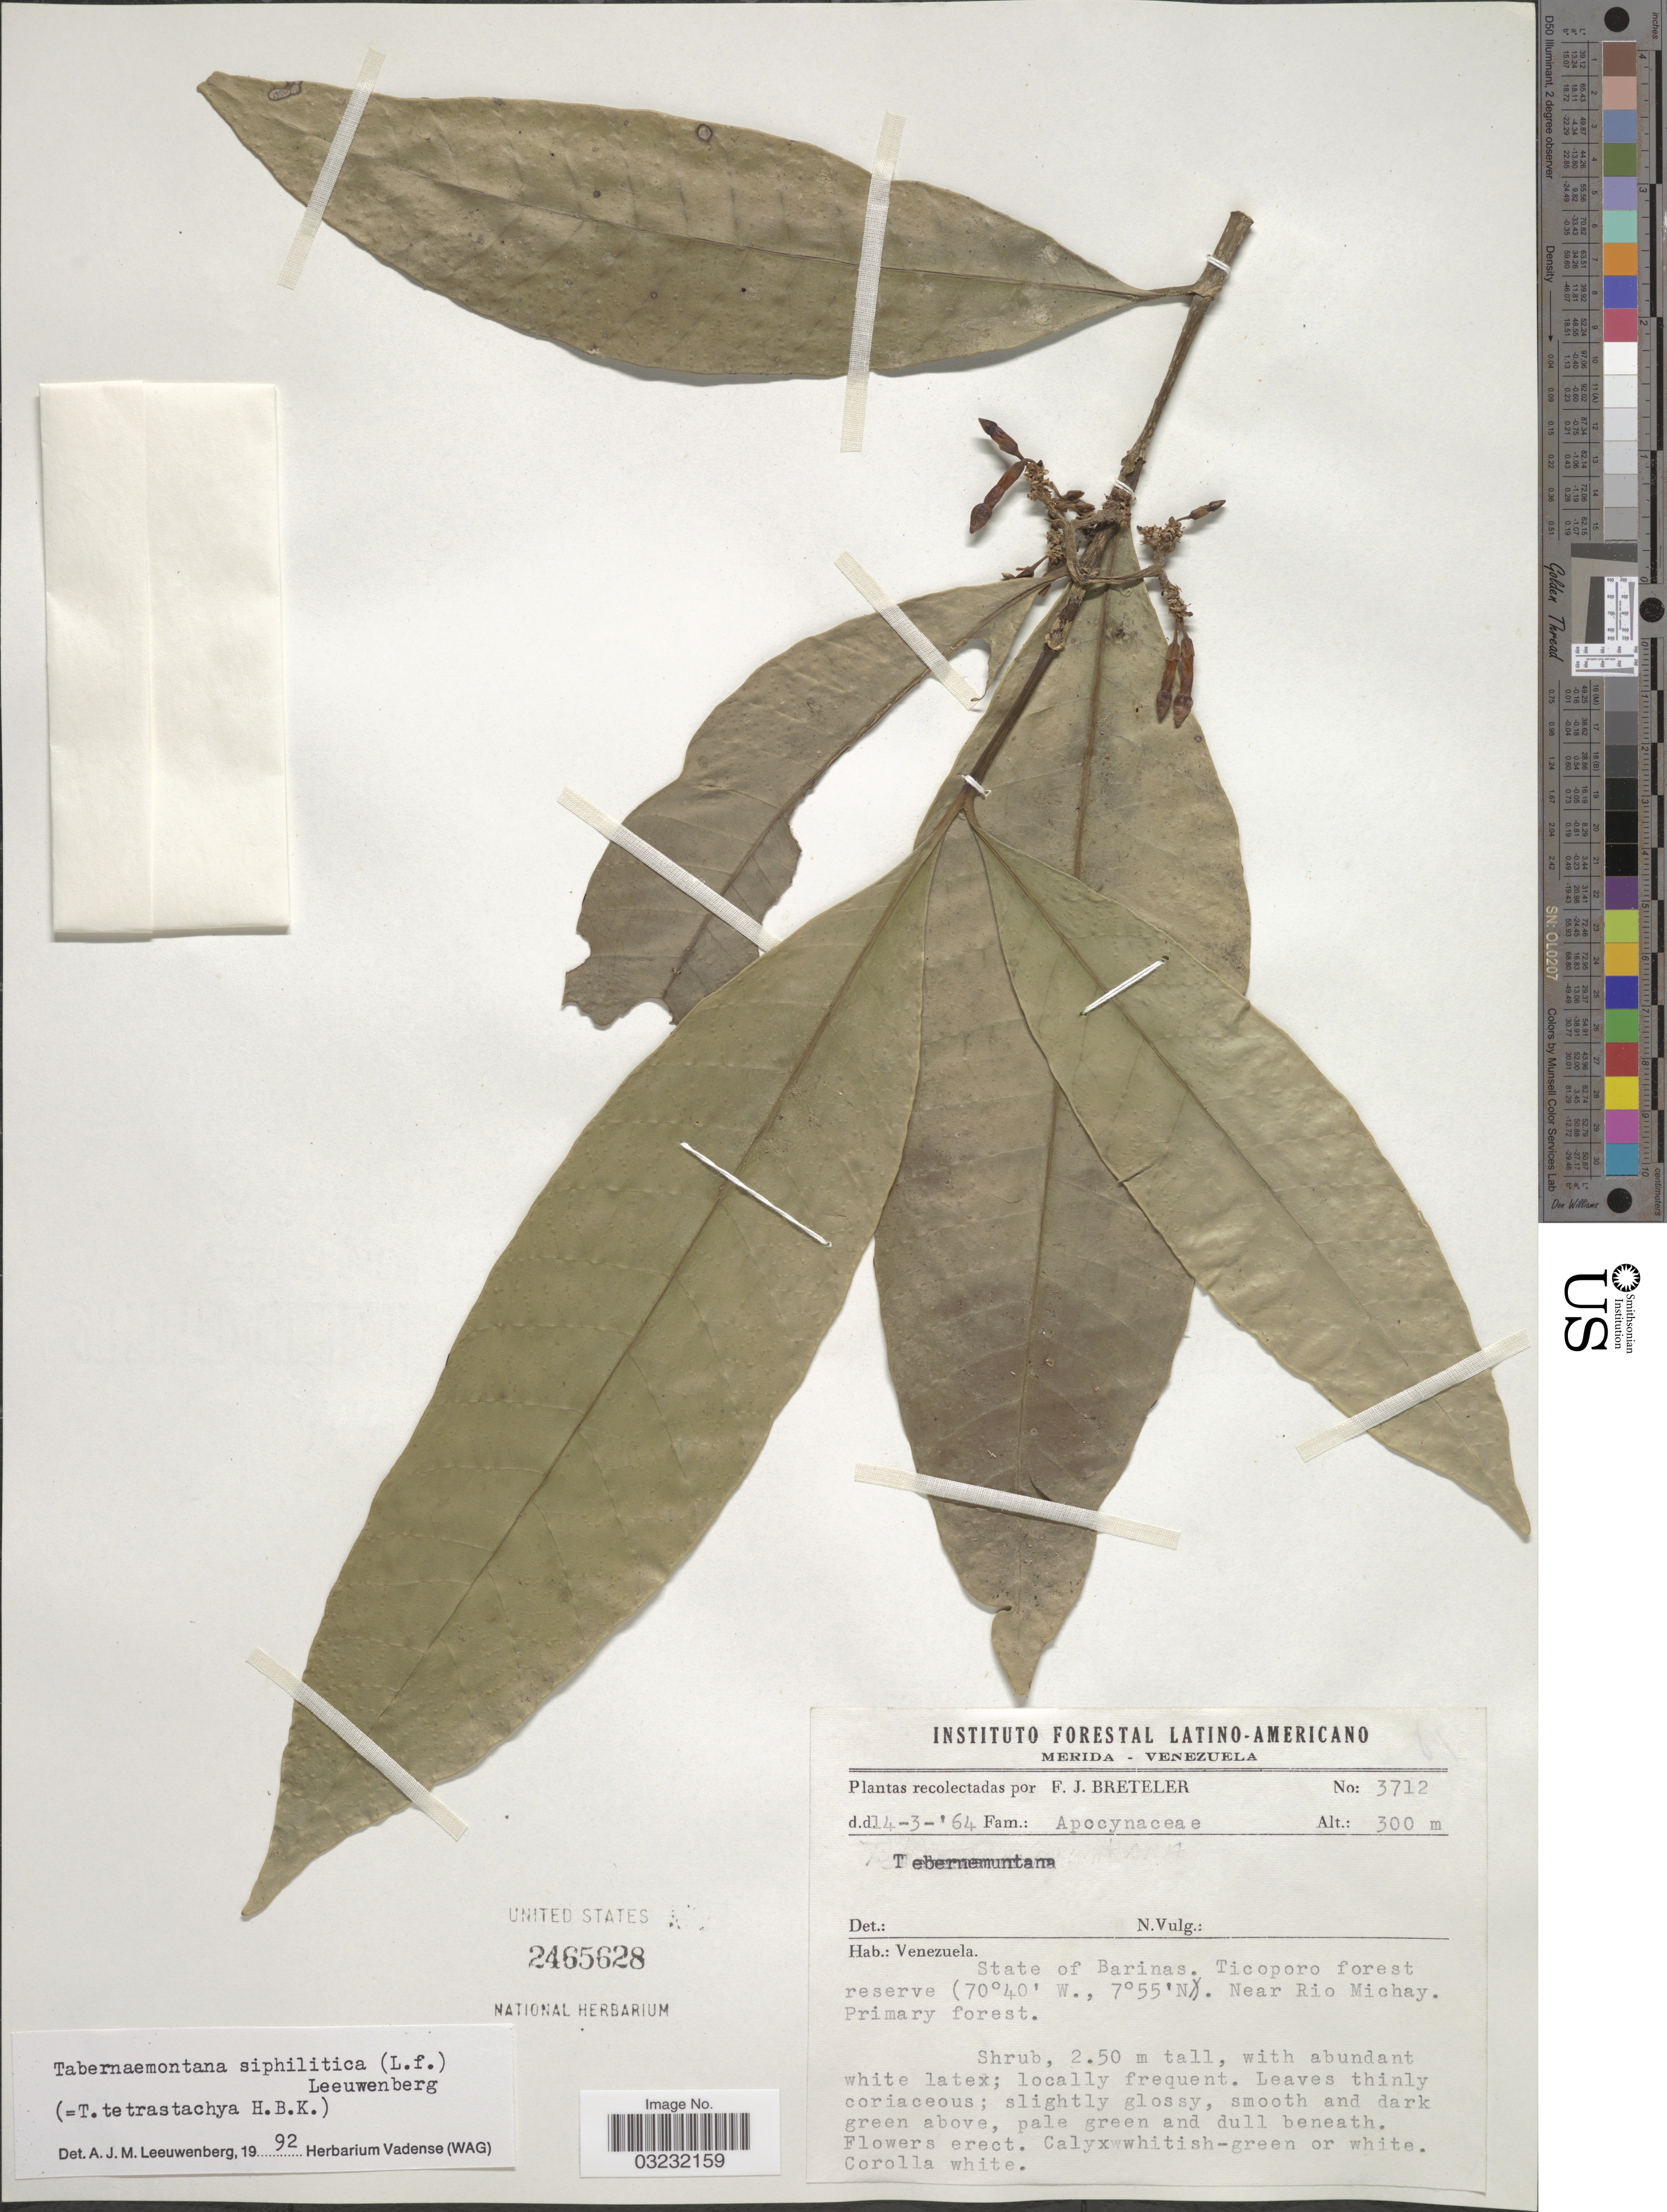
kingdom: Plantae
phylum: Tracheophyta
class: Magnoliopsida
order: Gentianales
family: Apocynaceae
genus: Tabernaemontana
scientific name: Tabernaemontana siphilitica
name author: (L. f.) Leeuwenb.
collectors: F. J. Breteler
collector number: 3712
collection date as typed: Transcribed d/m/y: 14/3/64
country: Venezuela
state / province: Barinas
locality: State of Barinas. Ticoporo forest reserve. Near Rio Michay.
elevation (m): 300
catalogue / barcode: US 2465628